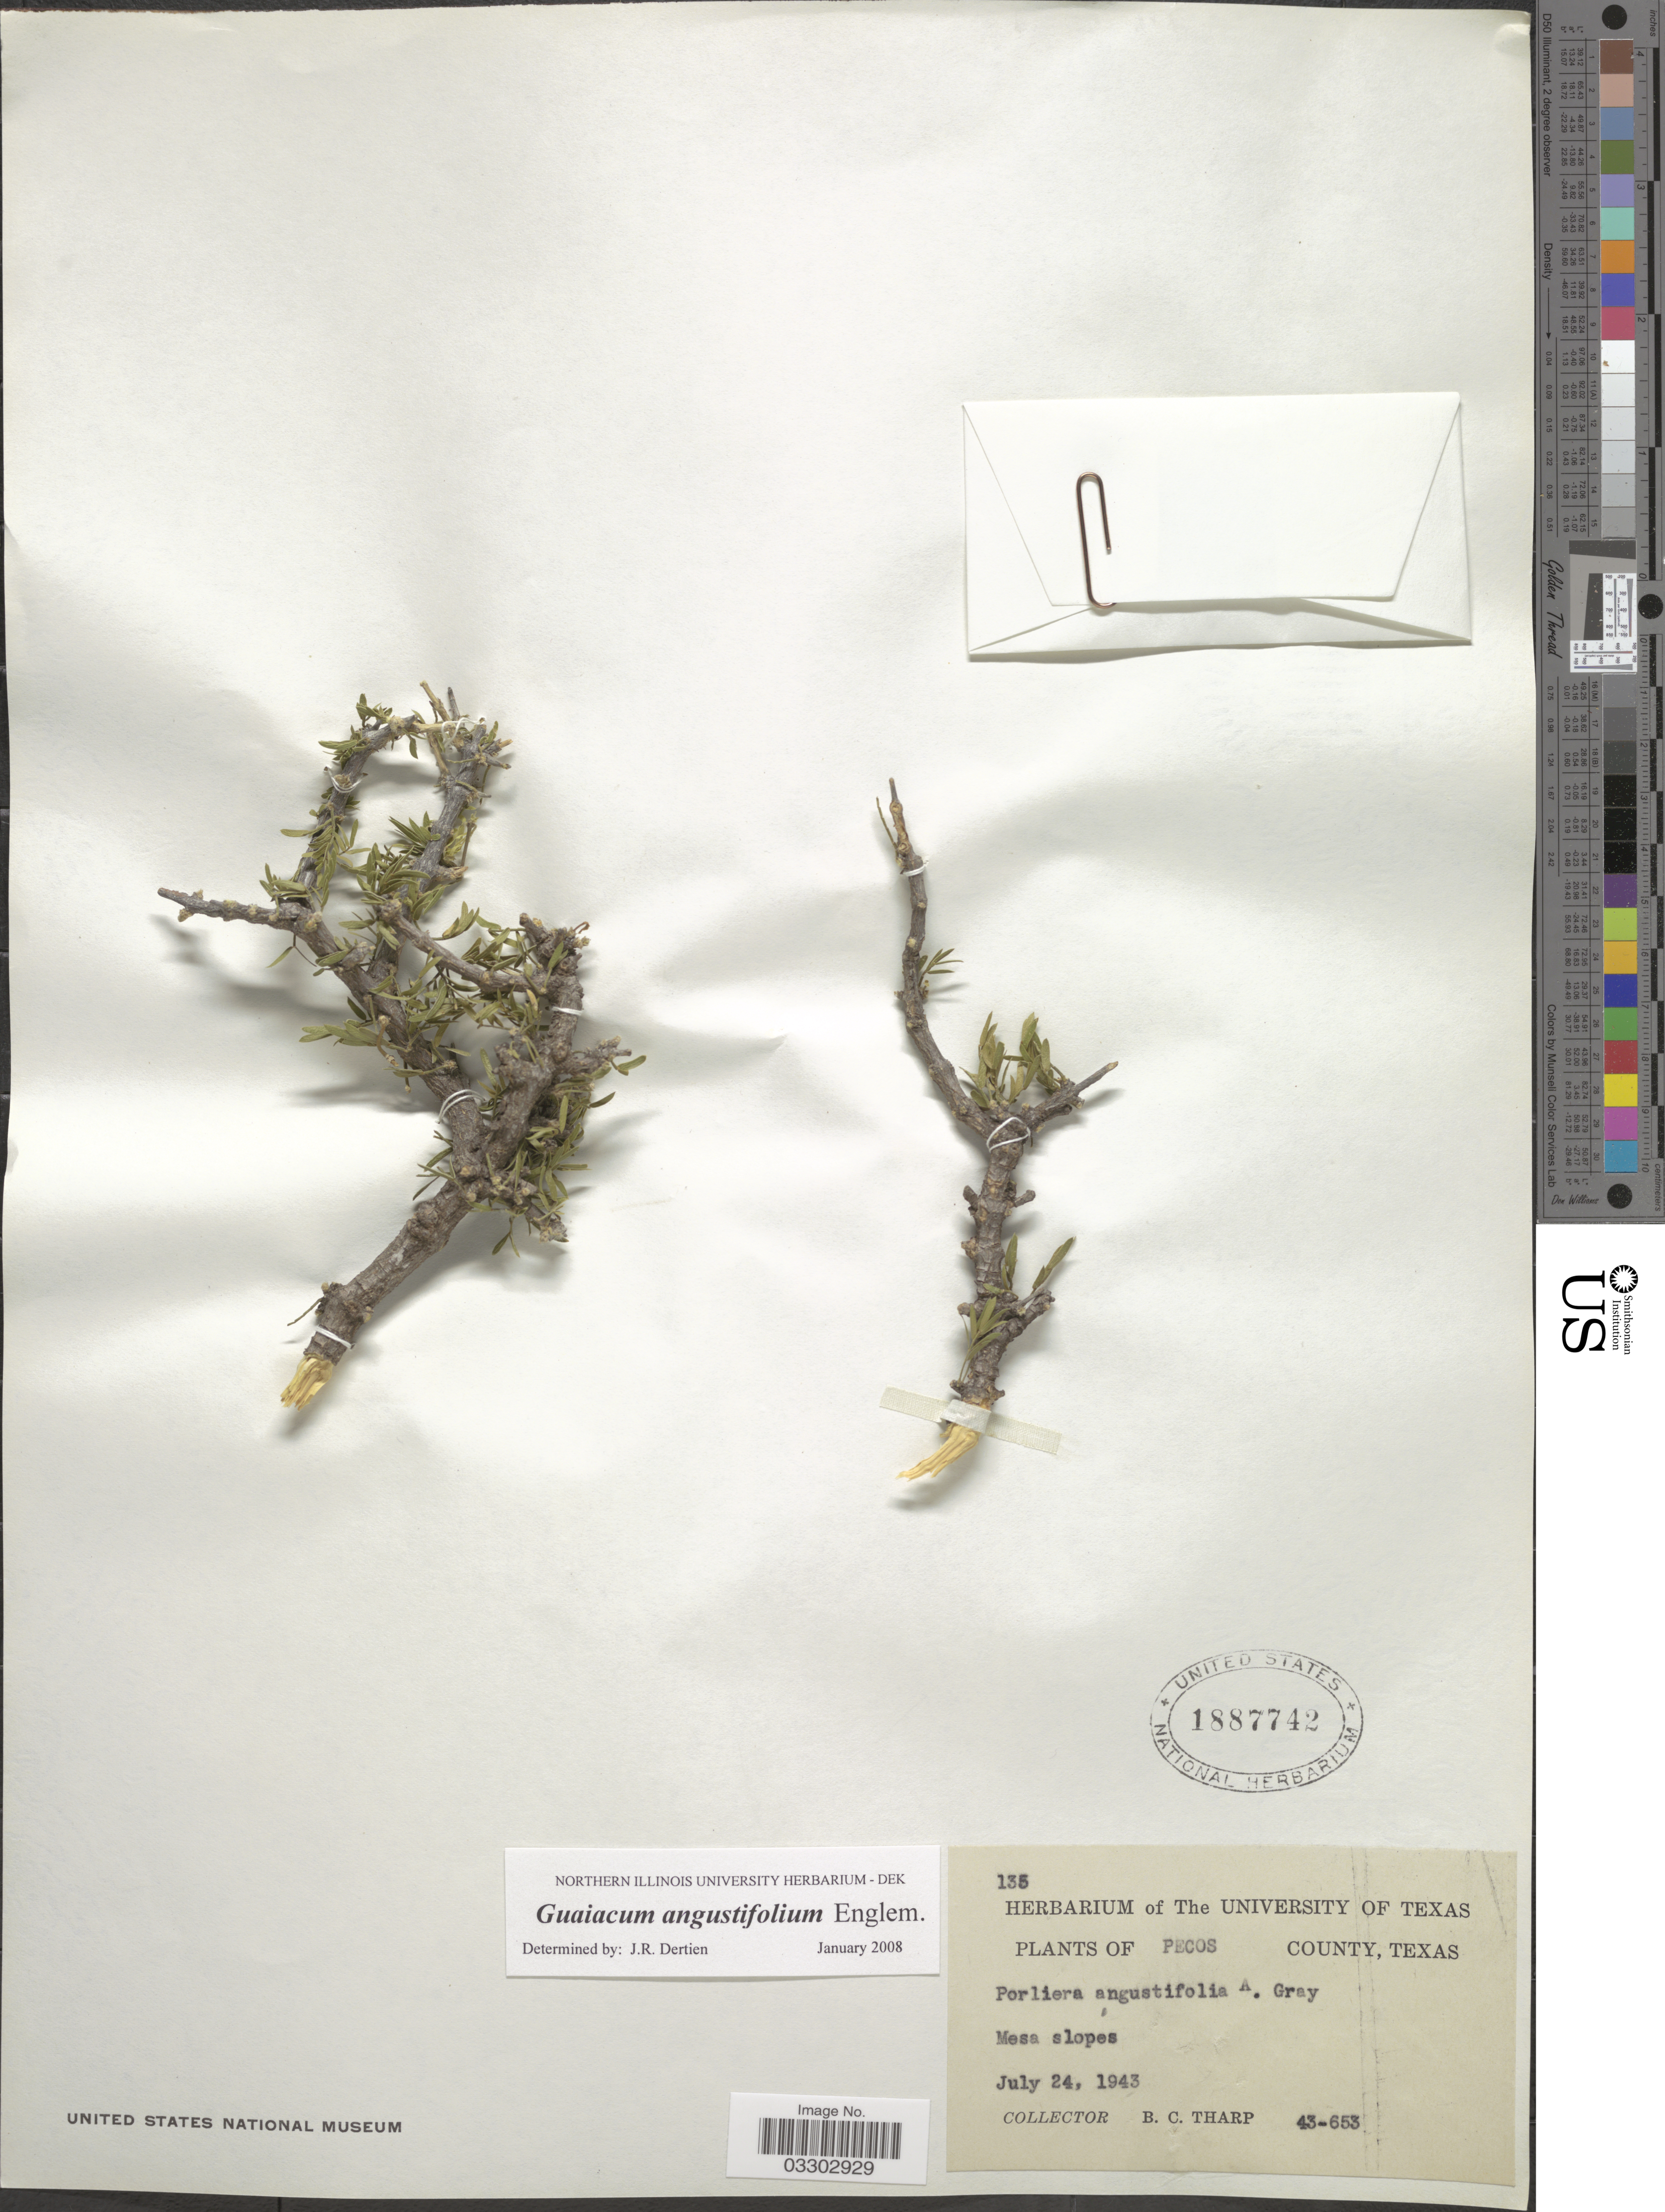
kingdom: Plantae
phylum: Tracheophyta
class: Magnoliopsida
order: Zygophyllales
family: Zygophyllaceae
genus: Guaiacum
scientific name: Guaiacum angustifolium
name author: Engelm.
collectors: B. C. Tharp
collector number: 43-653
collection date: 1943-07-24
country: United States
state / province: Texas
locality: Pecos County. Mesa slopes.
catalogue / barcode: US 1887742